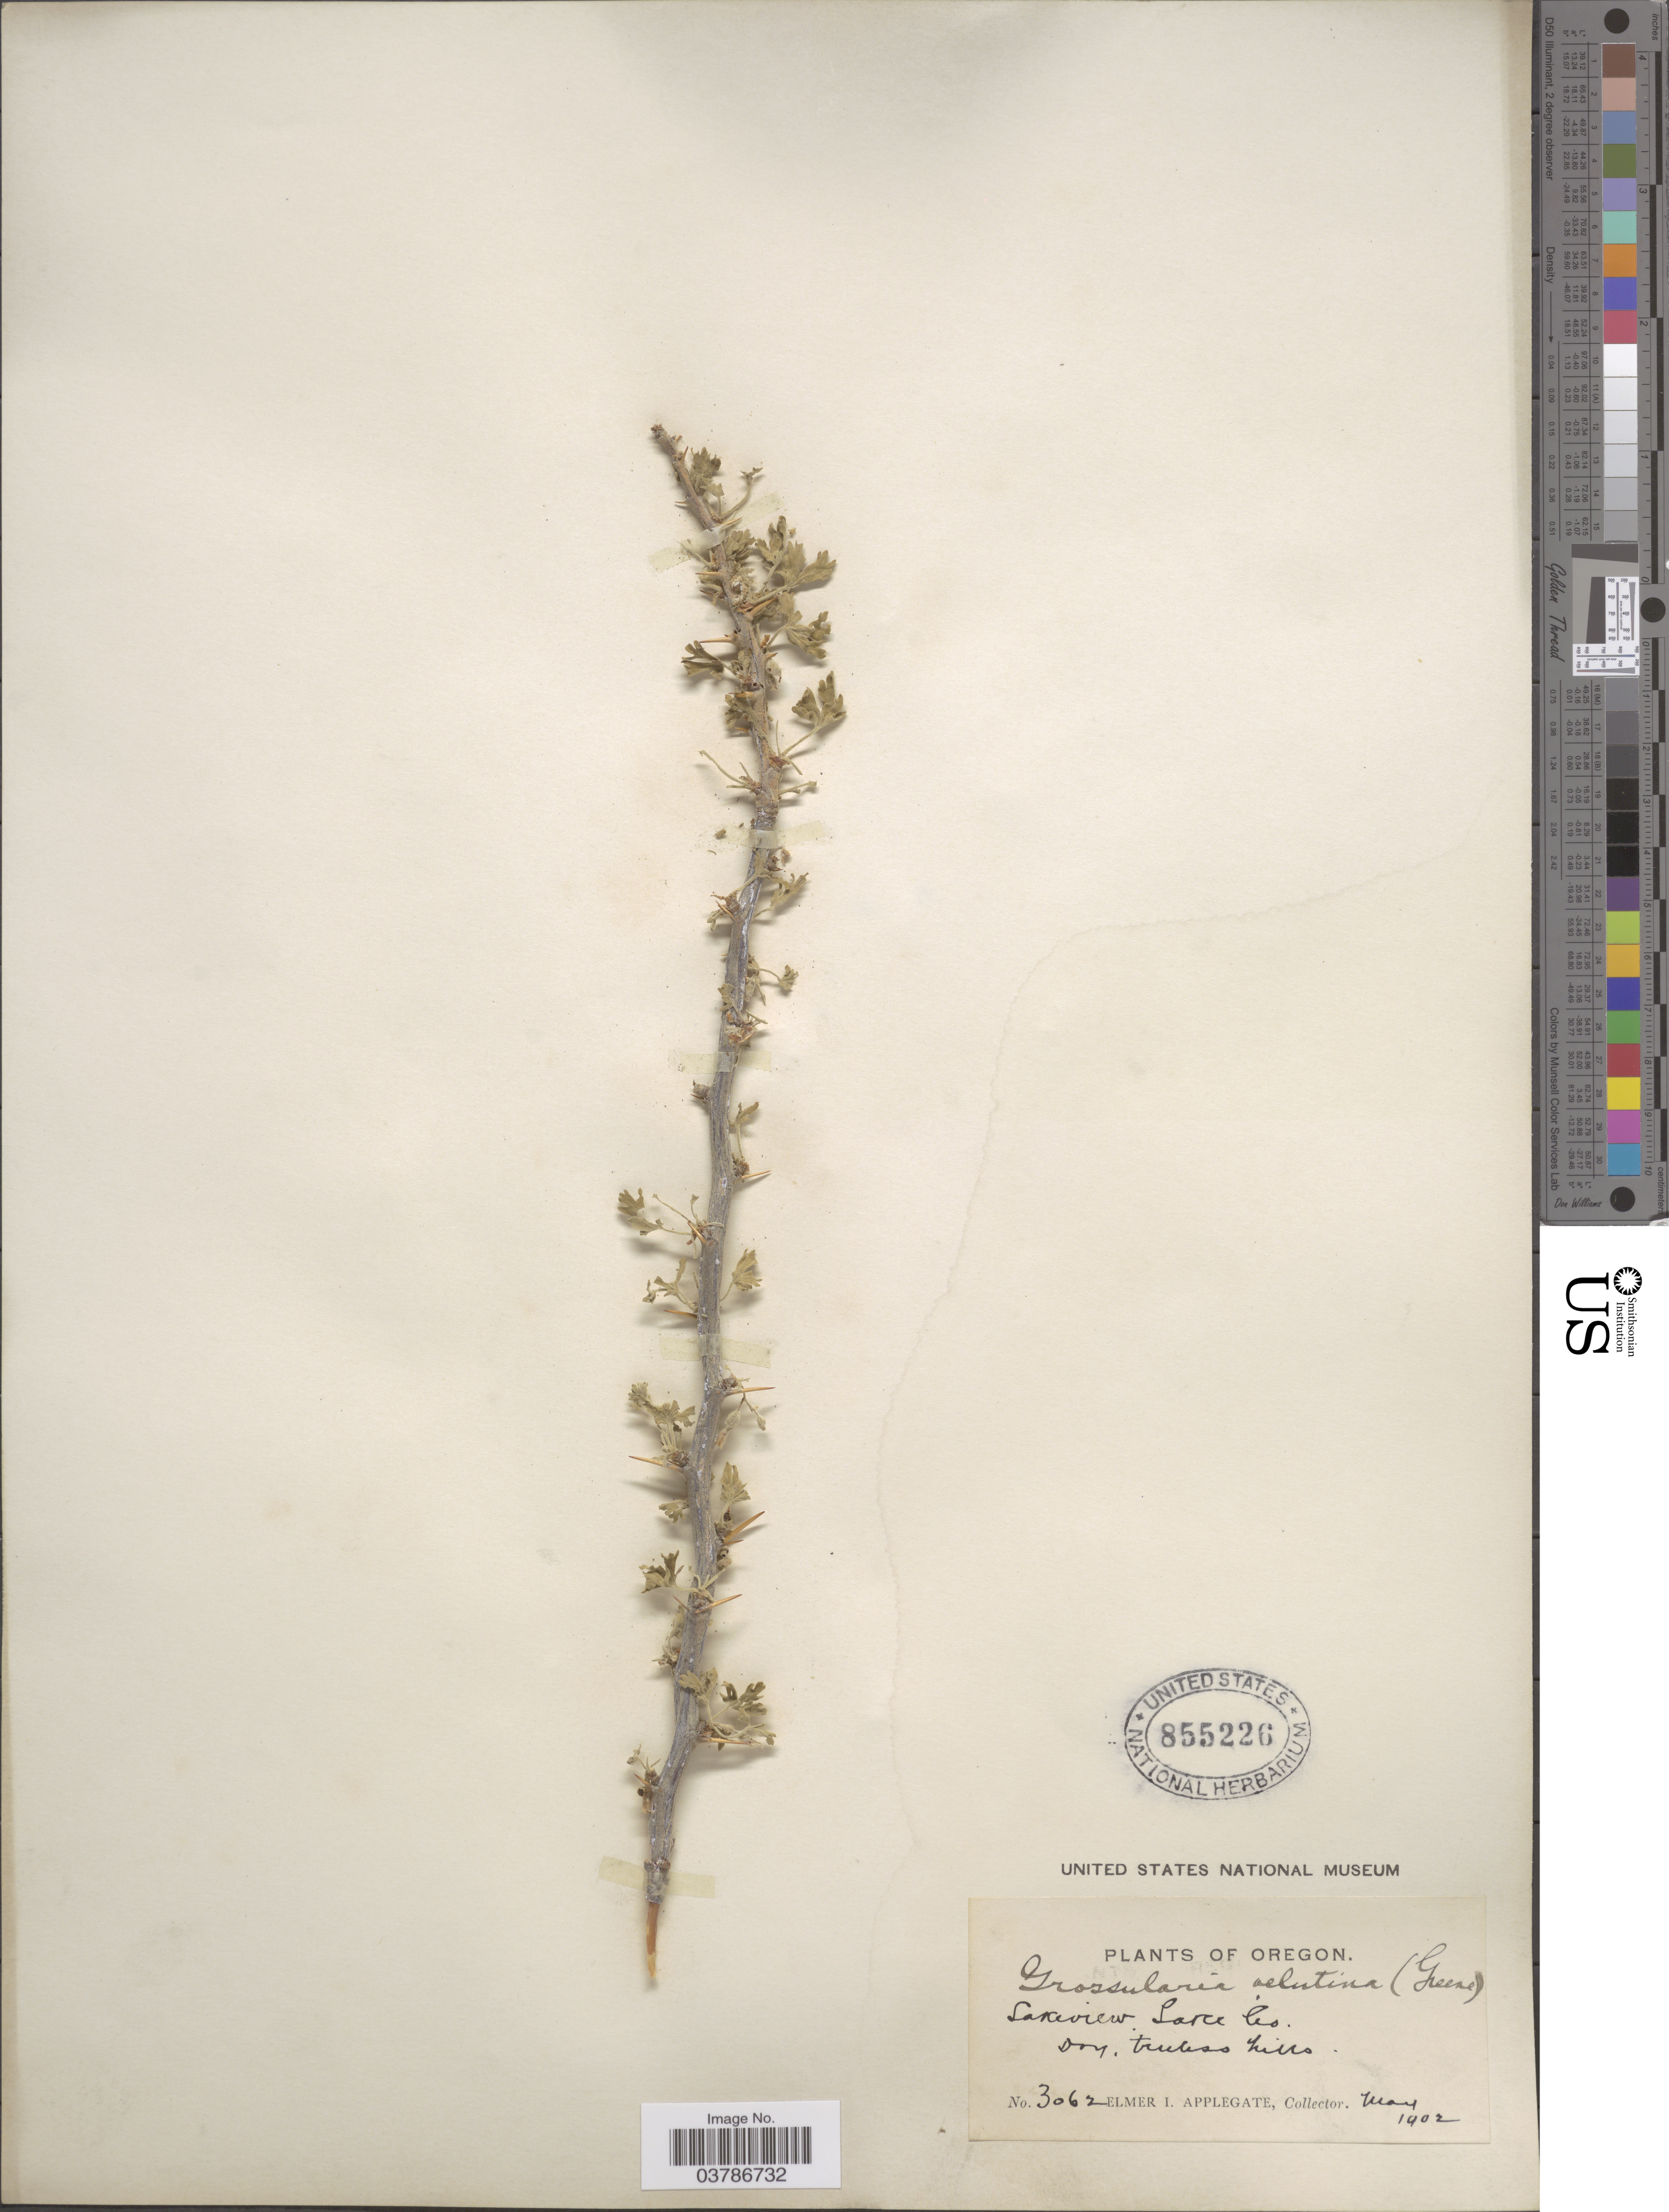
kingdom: Plantae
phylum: Tracheophyta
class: Magnoliopsida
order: Saxifragales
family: Grossulariaceae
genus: Ribes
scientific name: Ribes velutinum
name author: Greene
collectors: E. I. Applegate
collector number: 3062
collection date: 1902-05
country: United States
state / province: Oregon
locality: Lakeview.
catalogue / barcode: US 855226